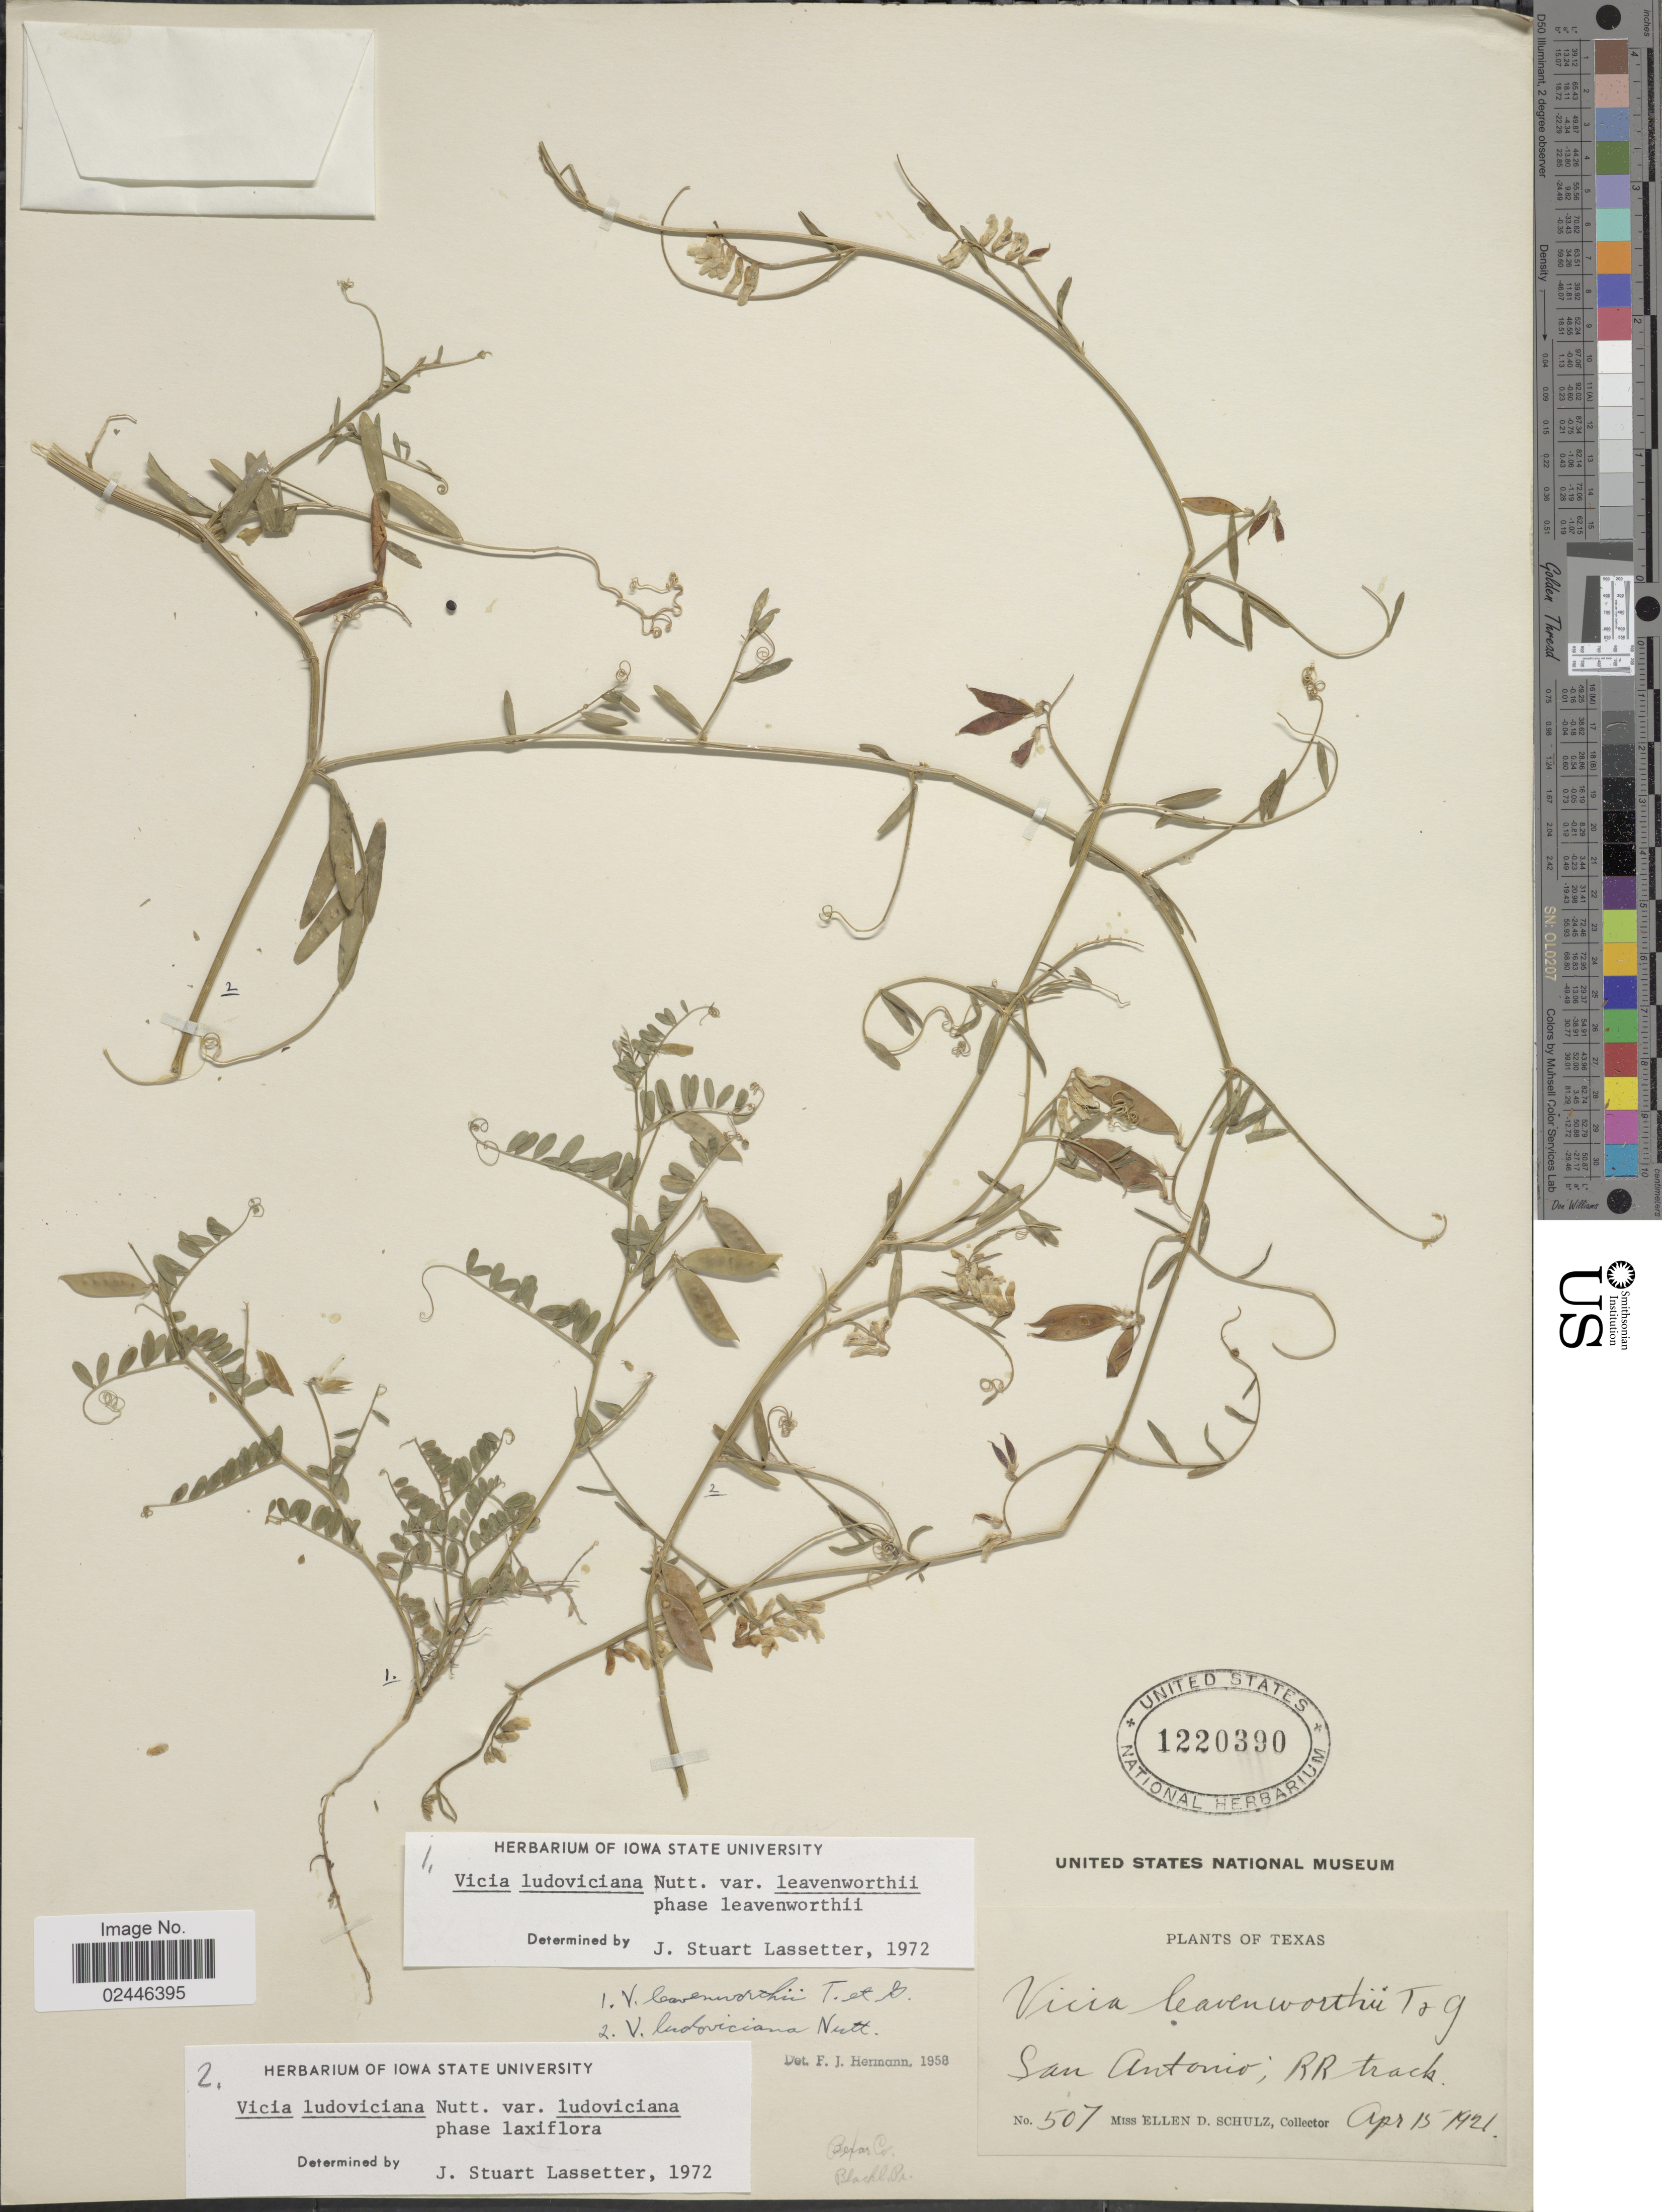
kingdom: Plantae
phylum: Tracheophyta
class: Magnoliopsida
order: Fabales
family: Fabaceae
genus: Vicia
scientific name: Vicia ludoviciana var. ludoviciana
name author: Nutt. ex Torr. & A. Gray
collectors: E. D. Schulz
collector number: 507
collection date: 1921-04-15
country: United States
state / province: Texas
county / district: Bexar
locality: San Antonio; RR track, Bexar Co.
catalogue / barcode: US 1220390